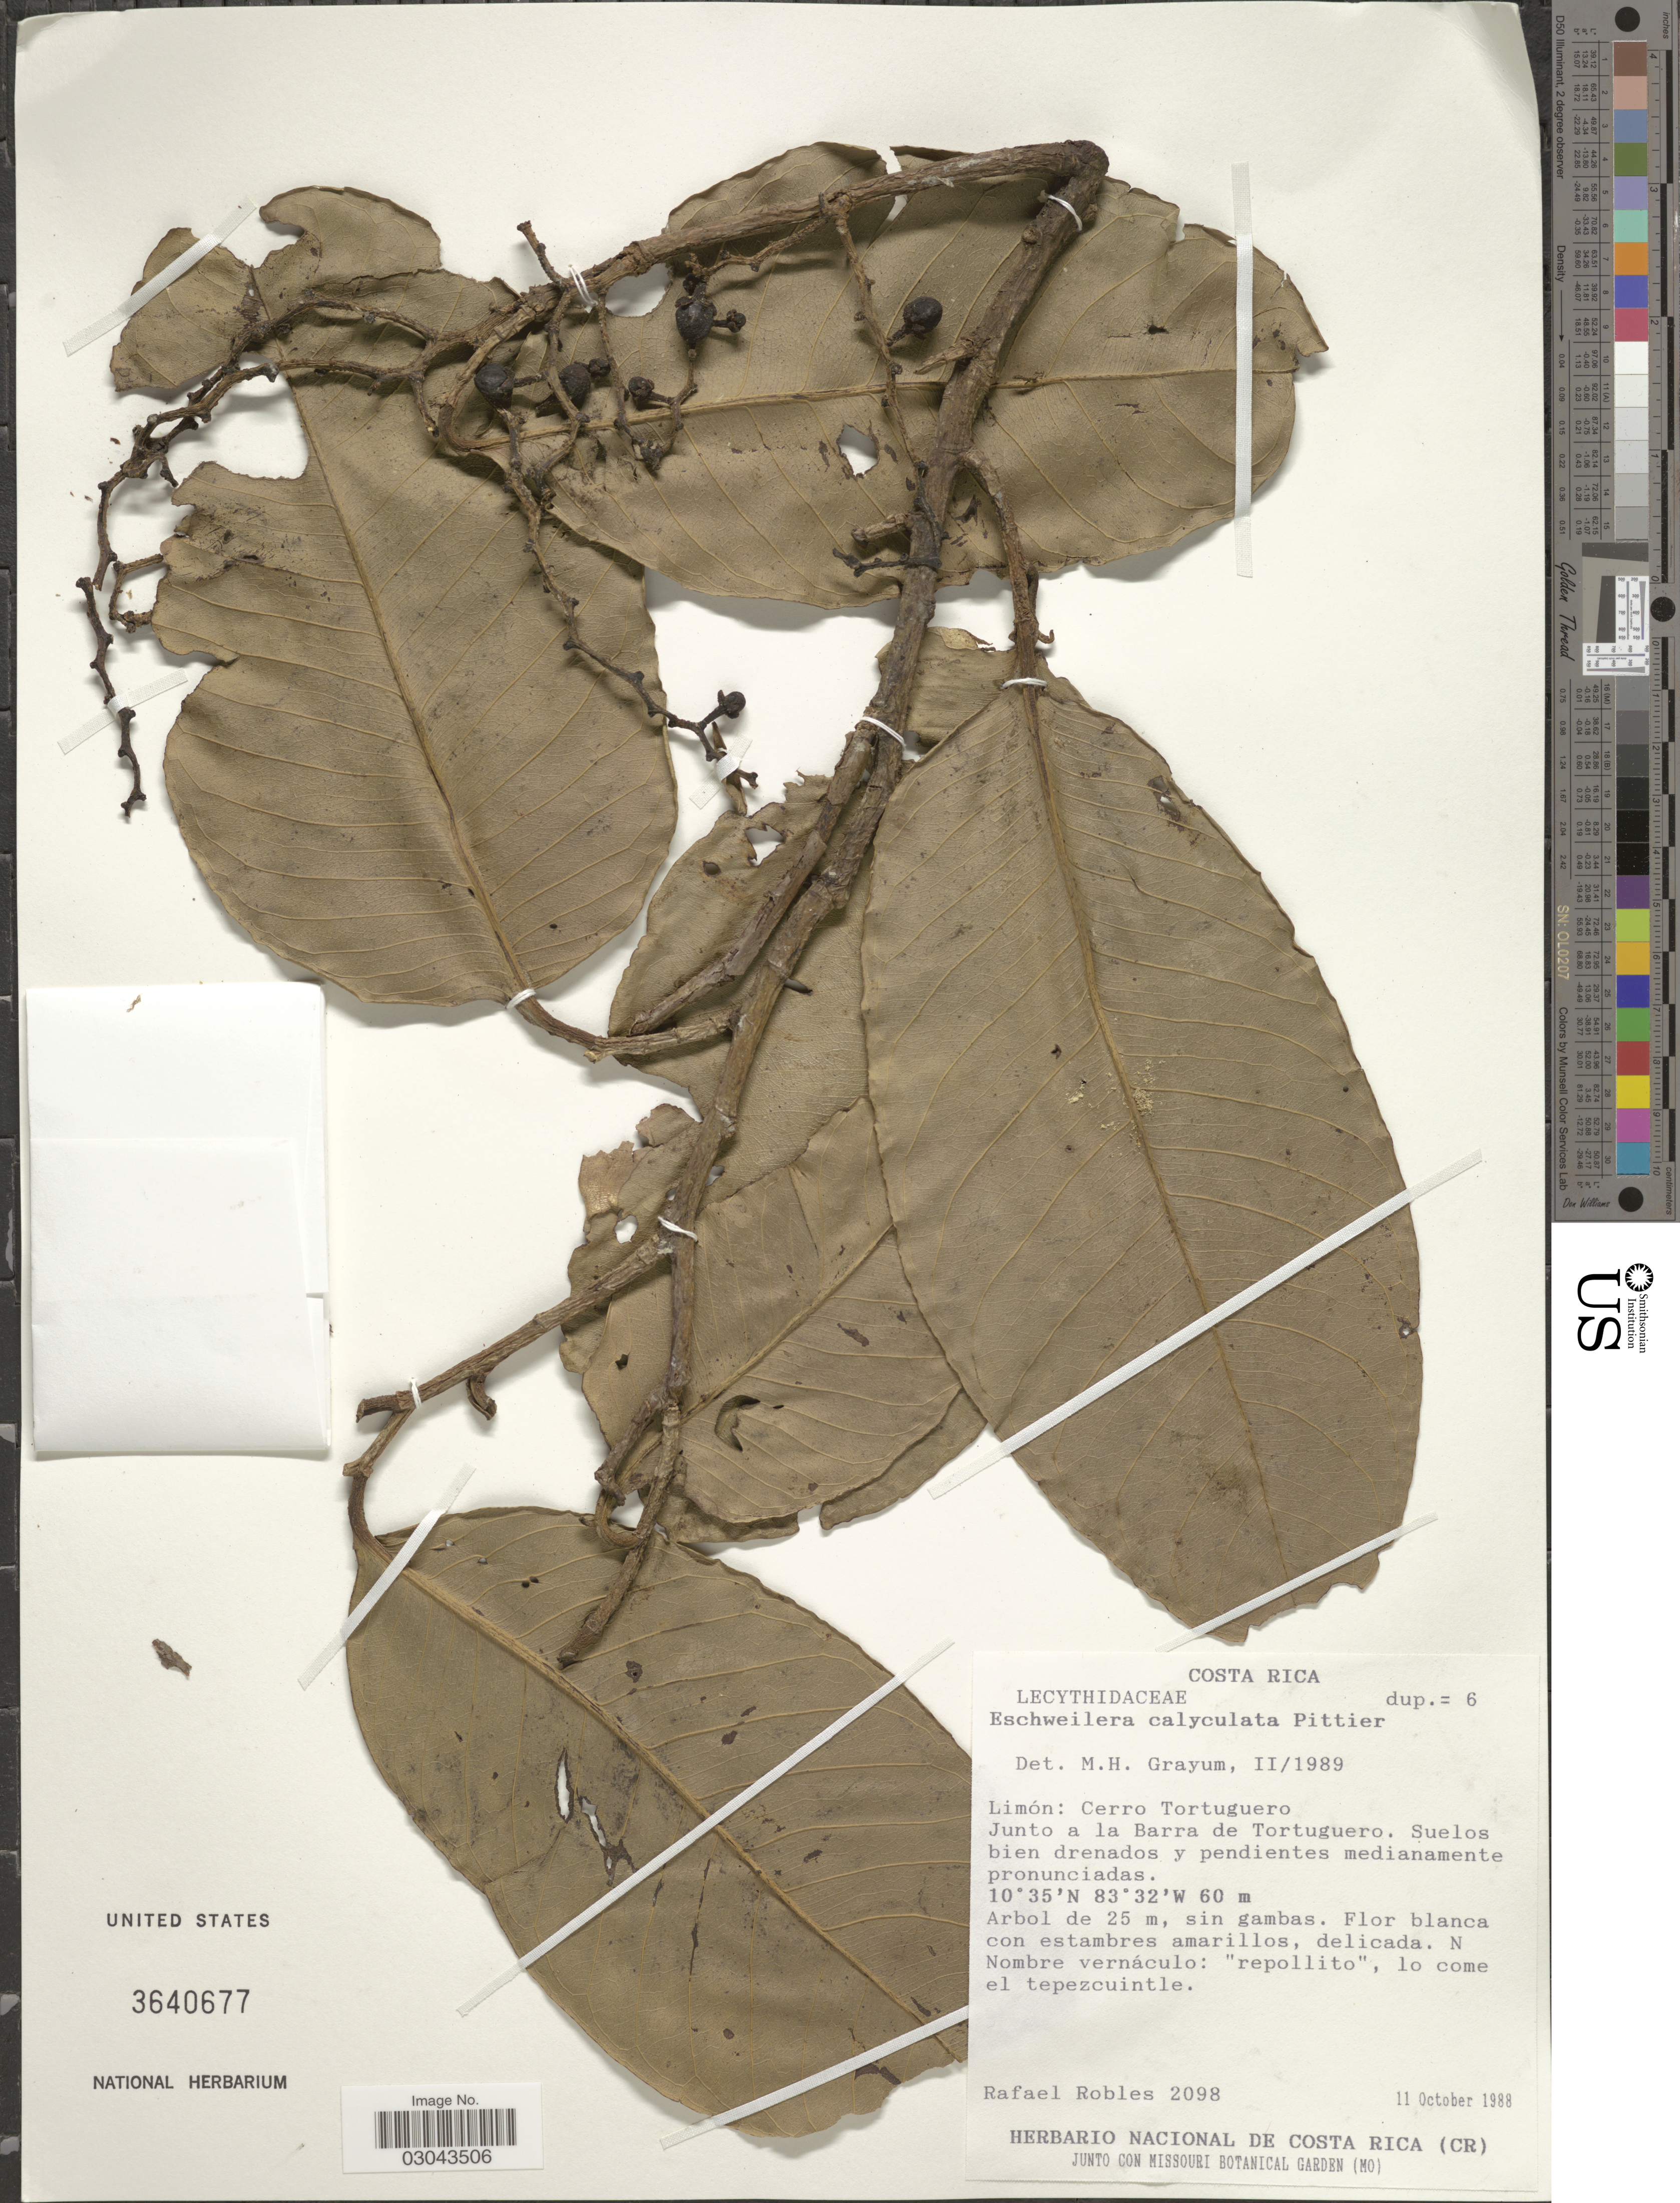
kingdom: Plantae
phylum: Tracheophyta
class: Magnoliopsida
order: Ericales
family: Lecythidaceae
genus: Eschweilera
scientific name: Eschweilera calyculata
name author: Pittier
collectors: R. Robles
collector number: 2098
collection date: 1988-10-11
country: Costa Rica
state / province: Limón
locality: Cerro Tortugero, Junto a la Barra de Tortugero. Suelos bien drenados y pendientes medianamente pronunciadas.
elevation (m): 60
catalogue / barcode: US 3640677